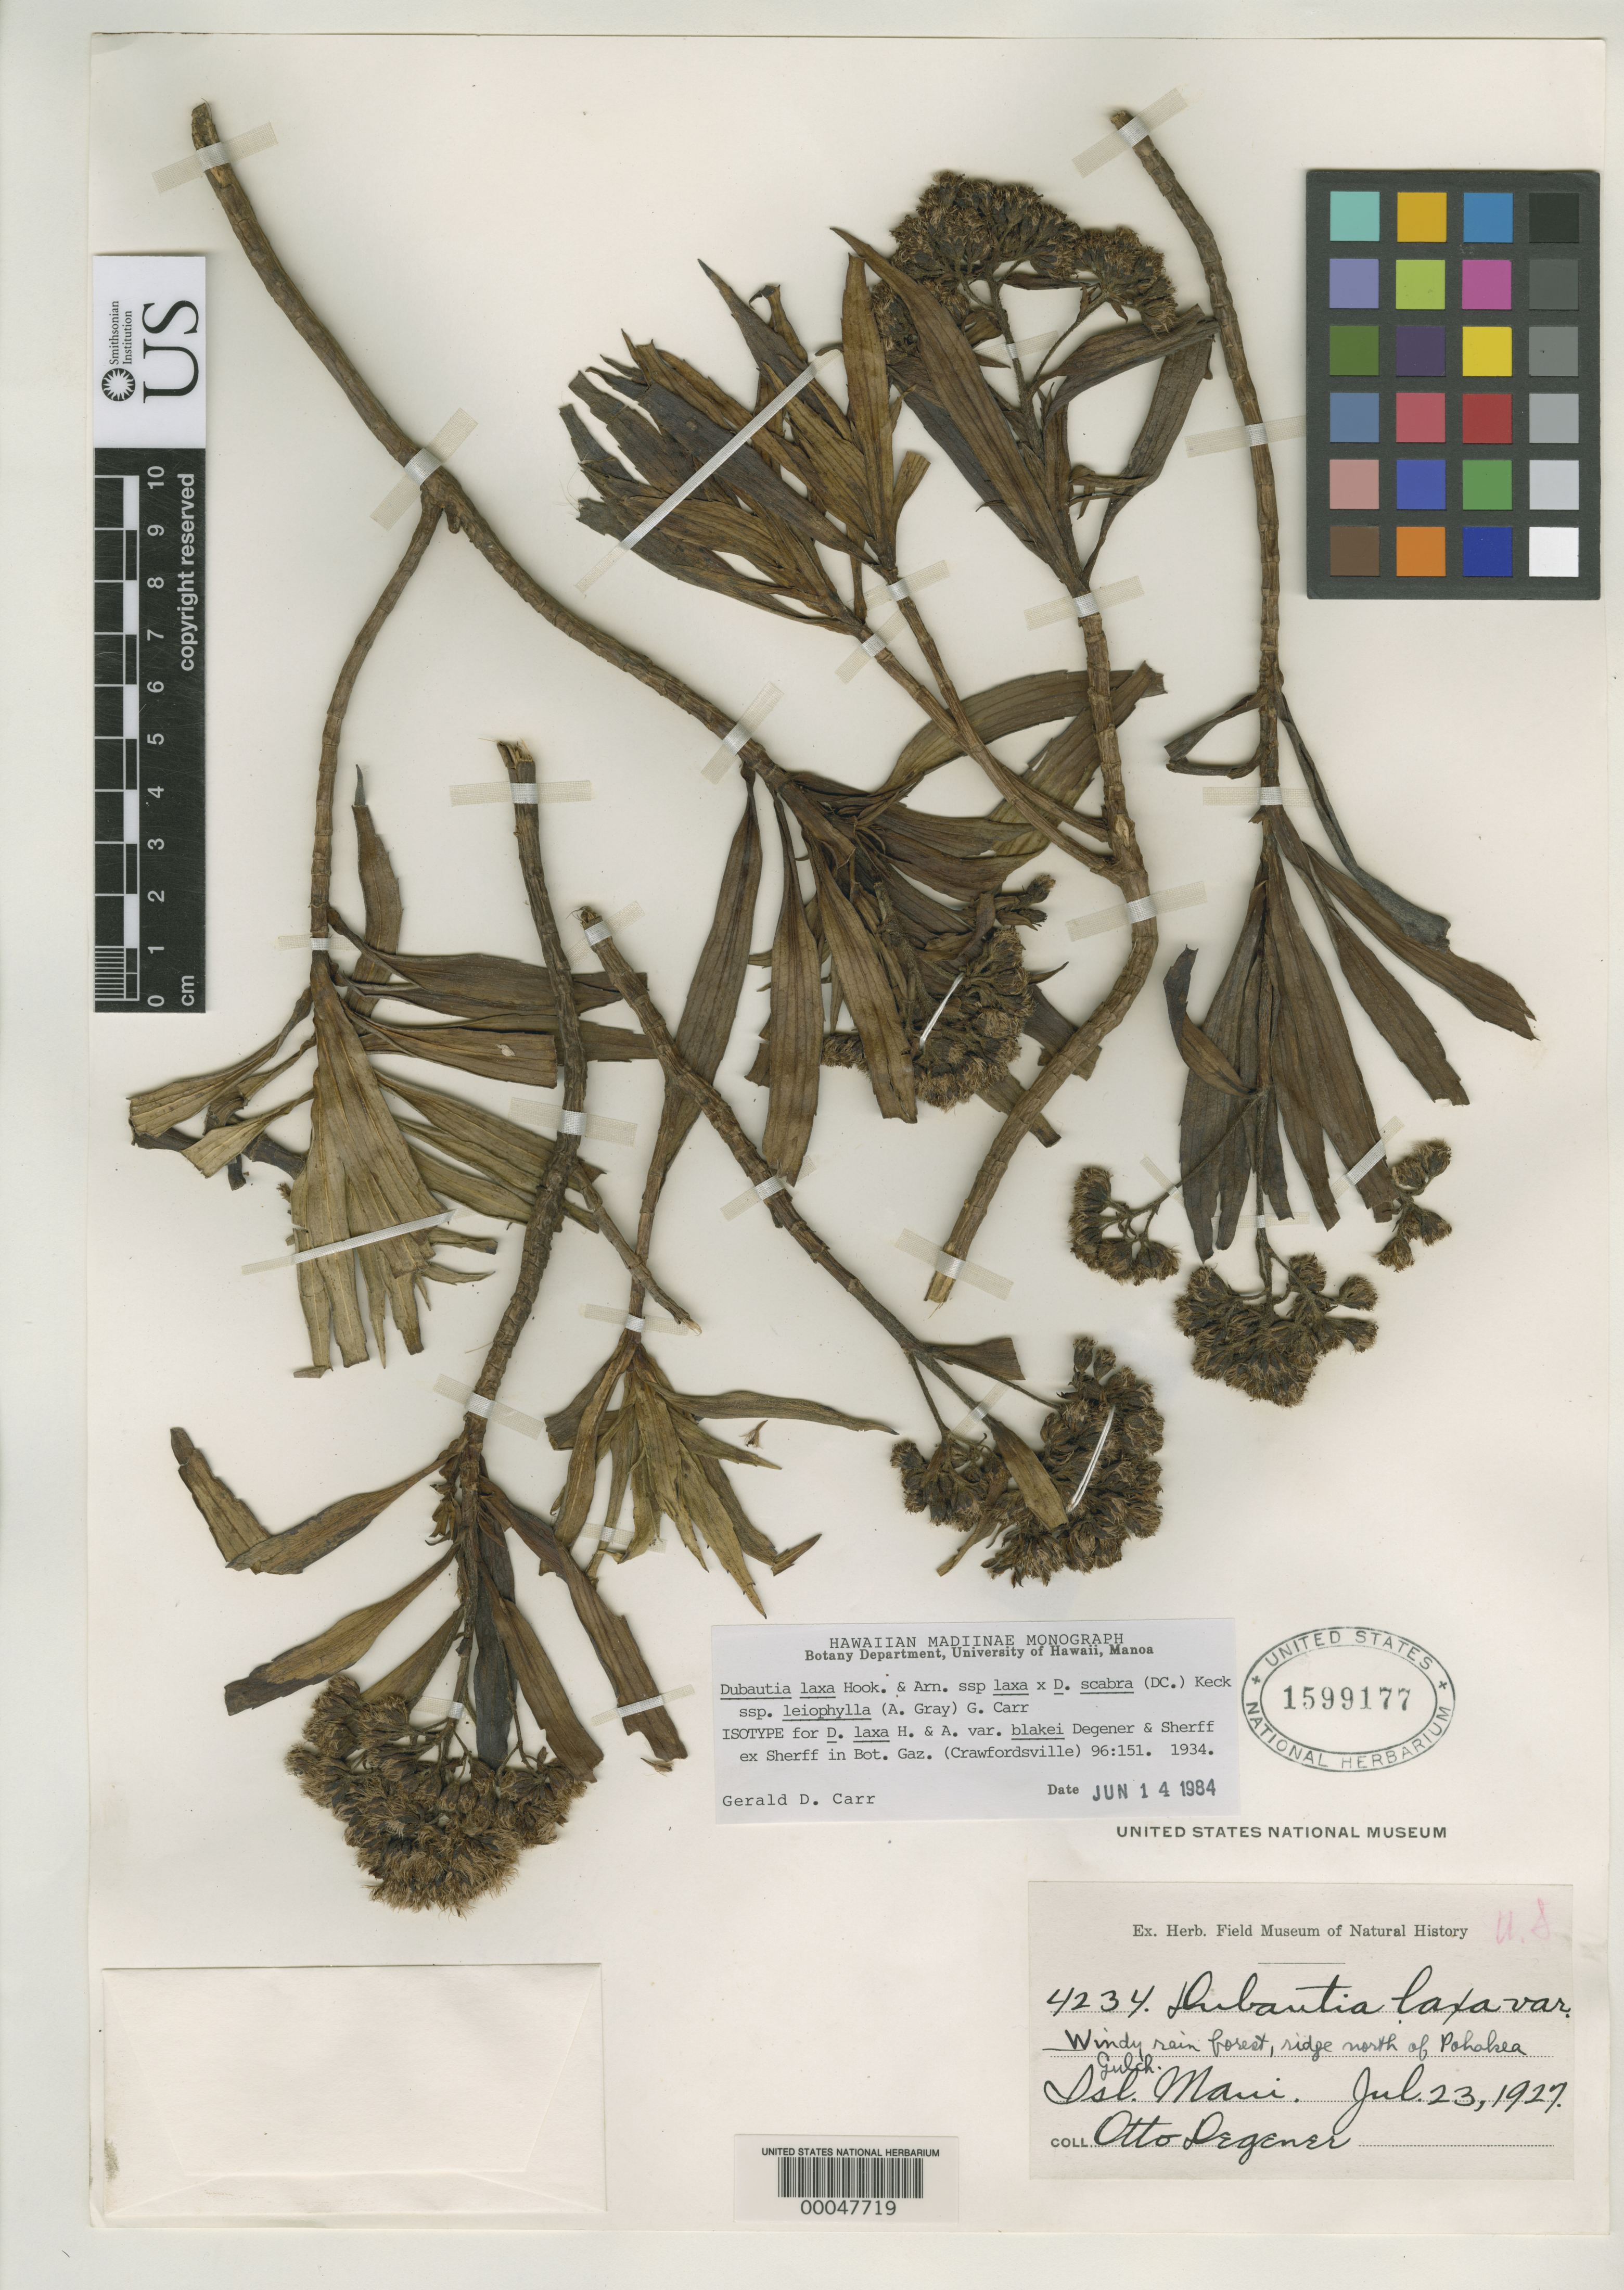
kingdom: Plantae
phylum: Tracheophyta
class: Magnoliopsida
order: Asterales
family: Asteraceae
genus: Dubautia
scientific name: Dubautia laxa var. blakei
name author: O. Deg. & Sherff in Sherff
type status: Isotype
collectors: O. Degener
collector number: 4234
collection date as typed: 23 Jul 1927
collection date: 1927-07-23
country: United States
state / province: Hawaii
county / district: Maui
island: Maui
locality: Ridge north of Pohakea Gulch, Maui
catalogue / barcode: US 1599177